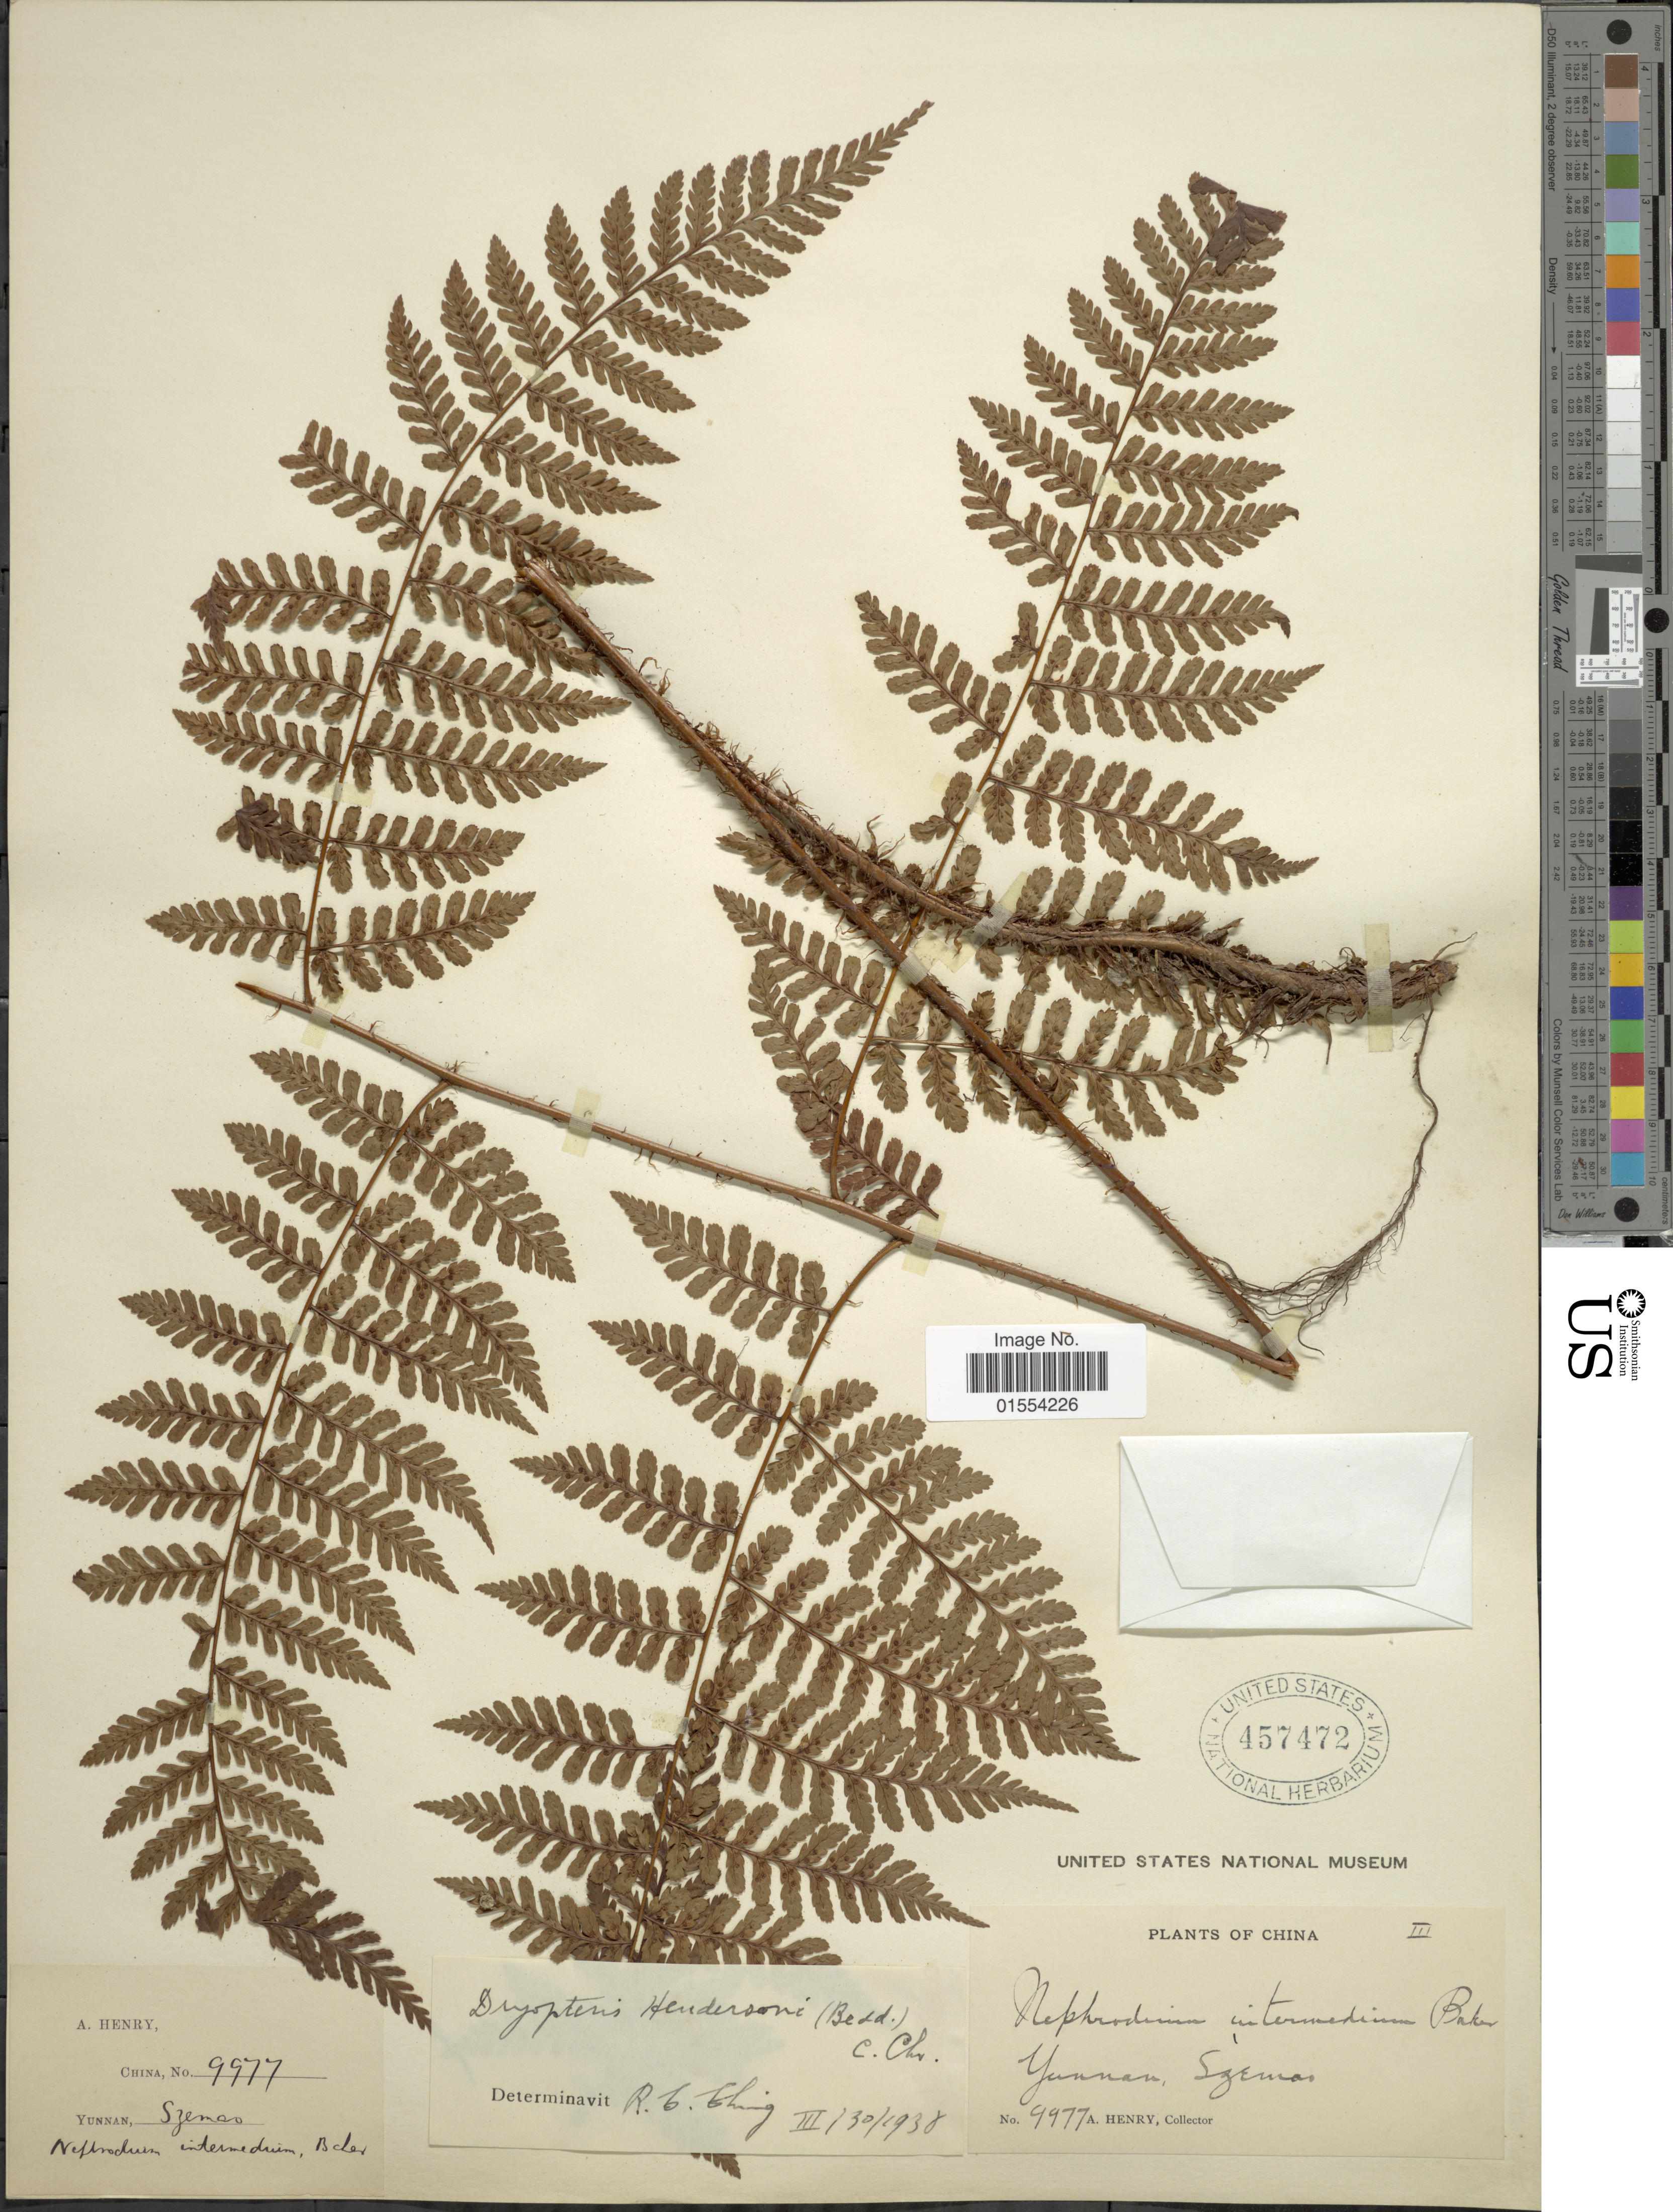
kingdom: Plantae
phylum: Tracheophyta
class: Polypodiopsida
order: Polypodiales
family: Dryopteridaceae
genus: Dryopteris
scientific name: Dryopteris hendersonii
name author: (Bedd.) C. Chr.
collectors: A. Henry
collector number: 9977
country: China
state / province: Yunnan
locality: China, Yunnan, Szemao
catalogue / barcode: US 457472